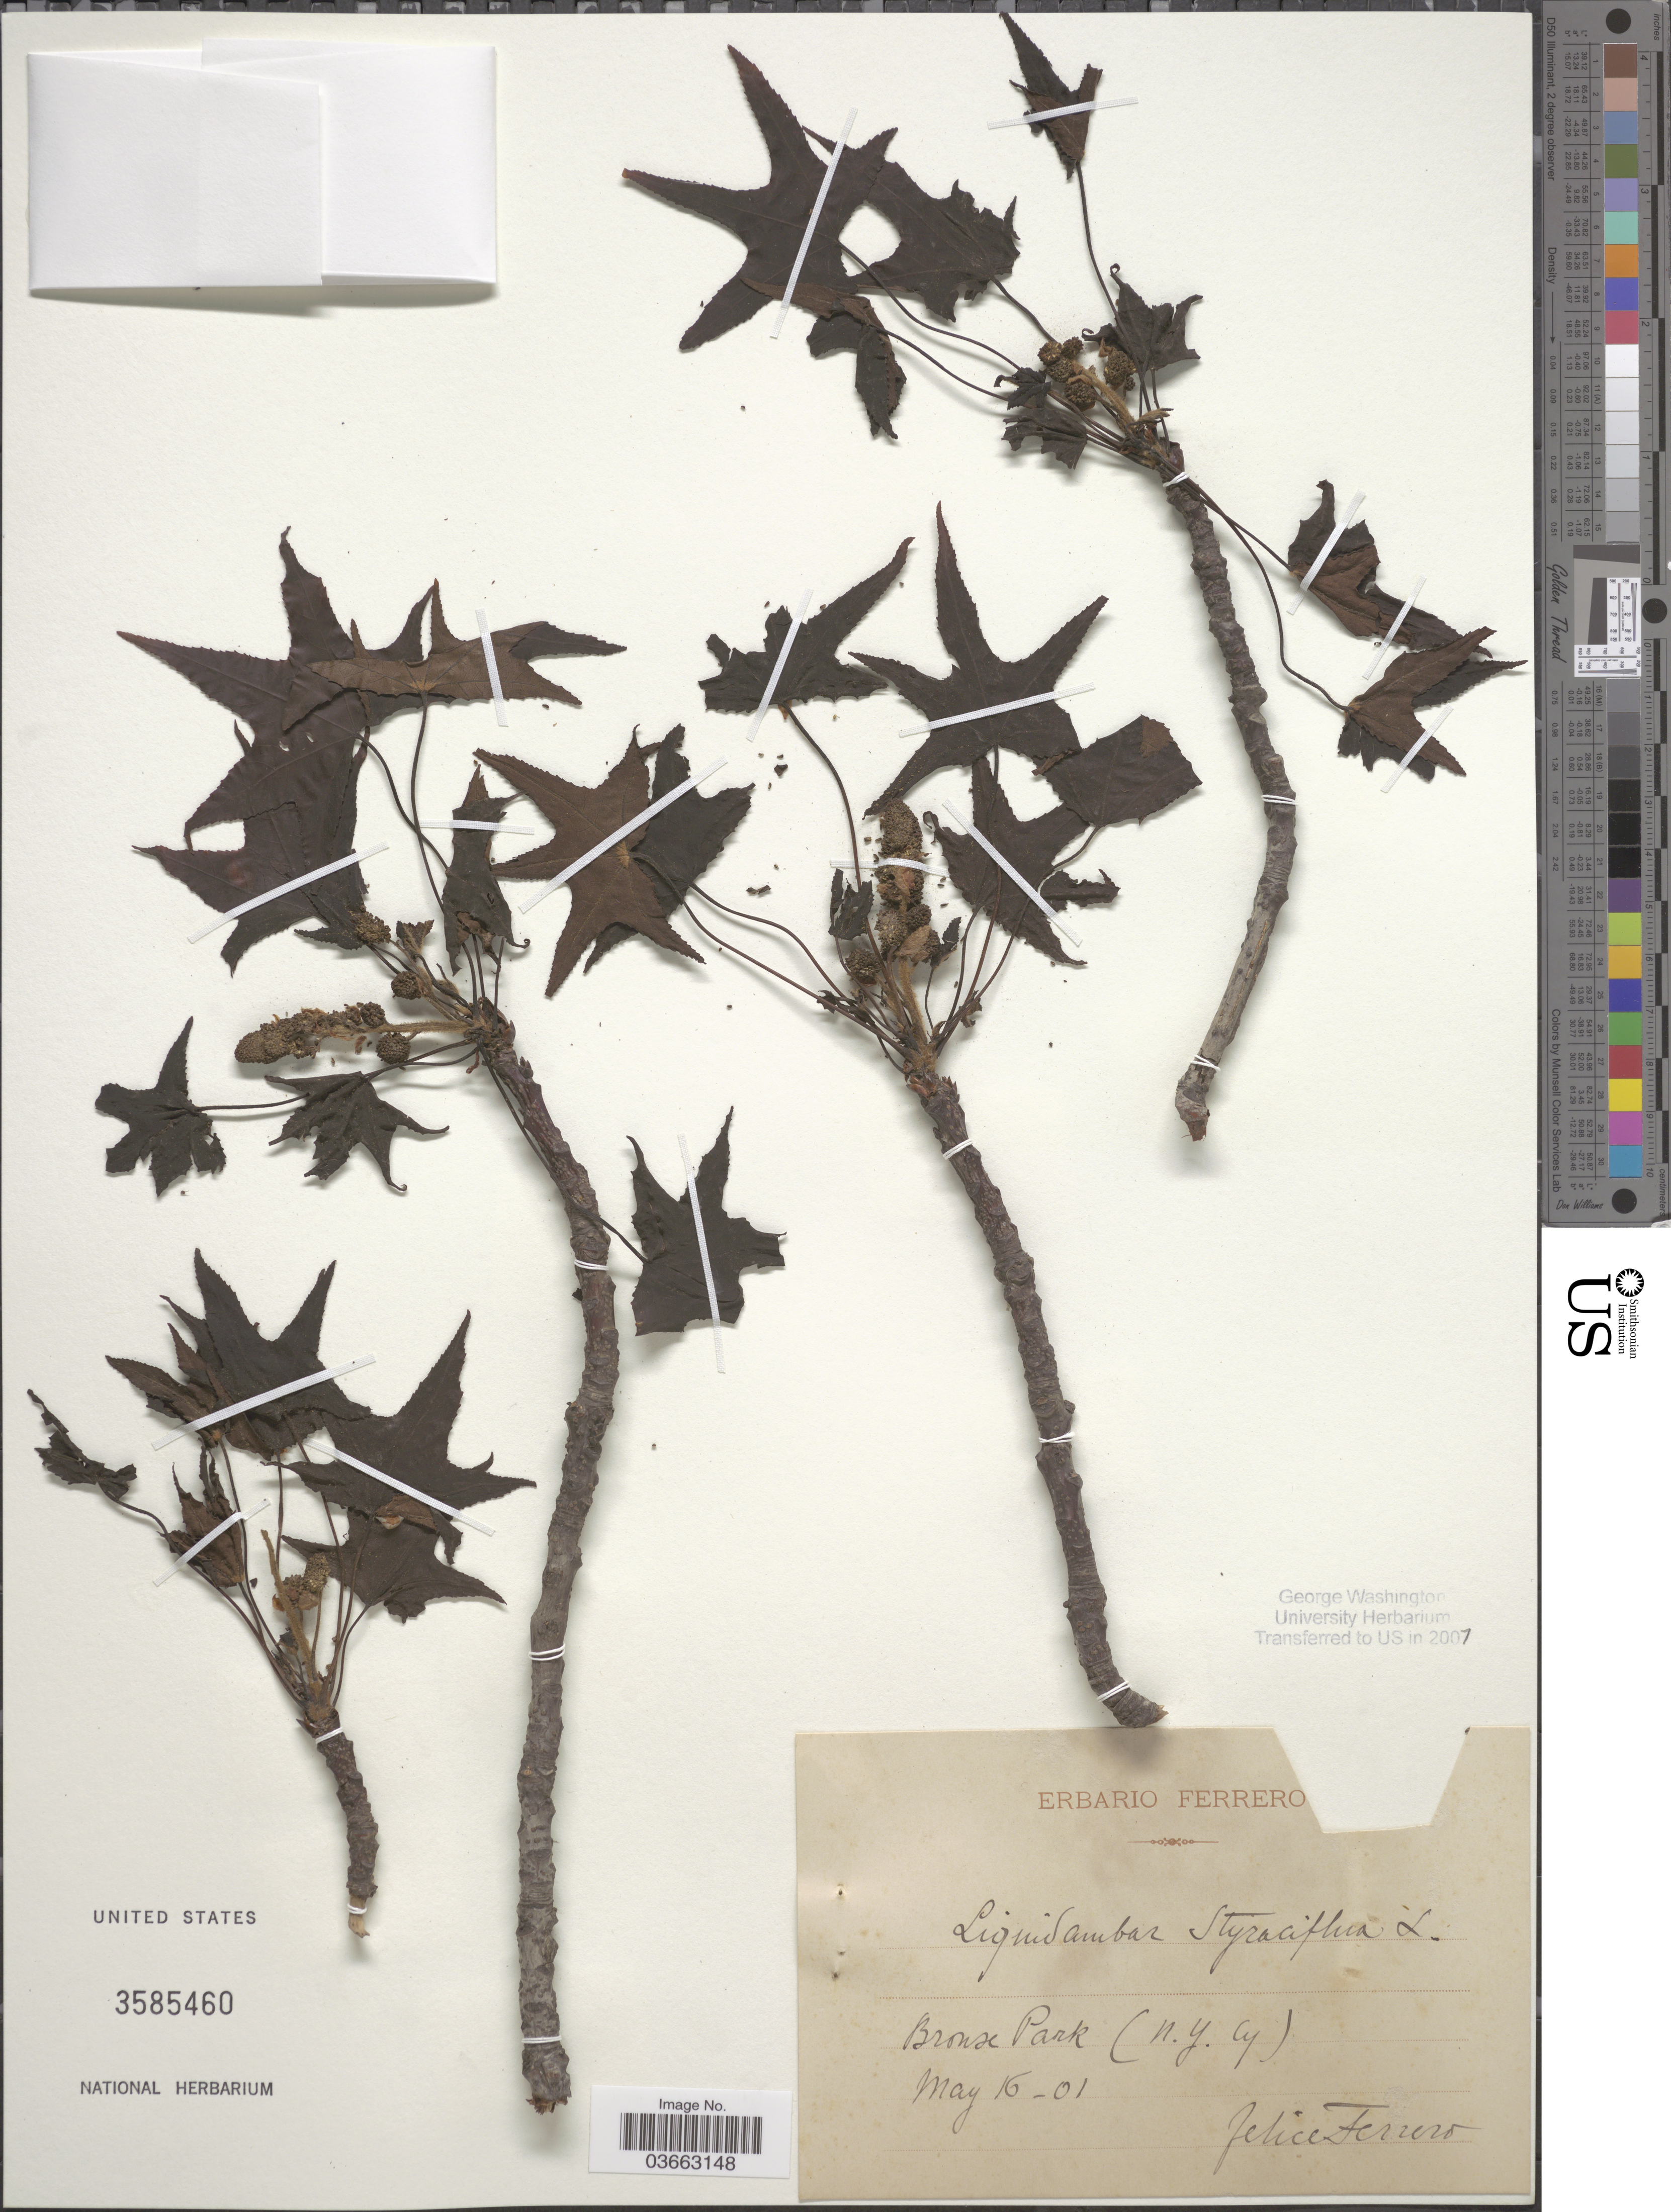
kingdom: Plantae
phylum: Tracheophyta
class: Magnoliopsida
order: Saxifragales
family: Altingiaceae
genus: Liquidambar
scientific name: Liquidambar styraciflua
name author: L.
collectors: F. Ferrero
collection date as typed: Transcribed d/m/y: 16/5/1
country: United States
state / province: New York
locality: Bronx Park (N. Y. Cy).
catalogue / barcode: US 3585460